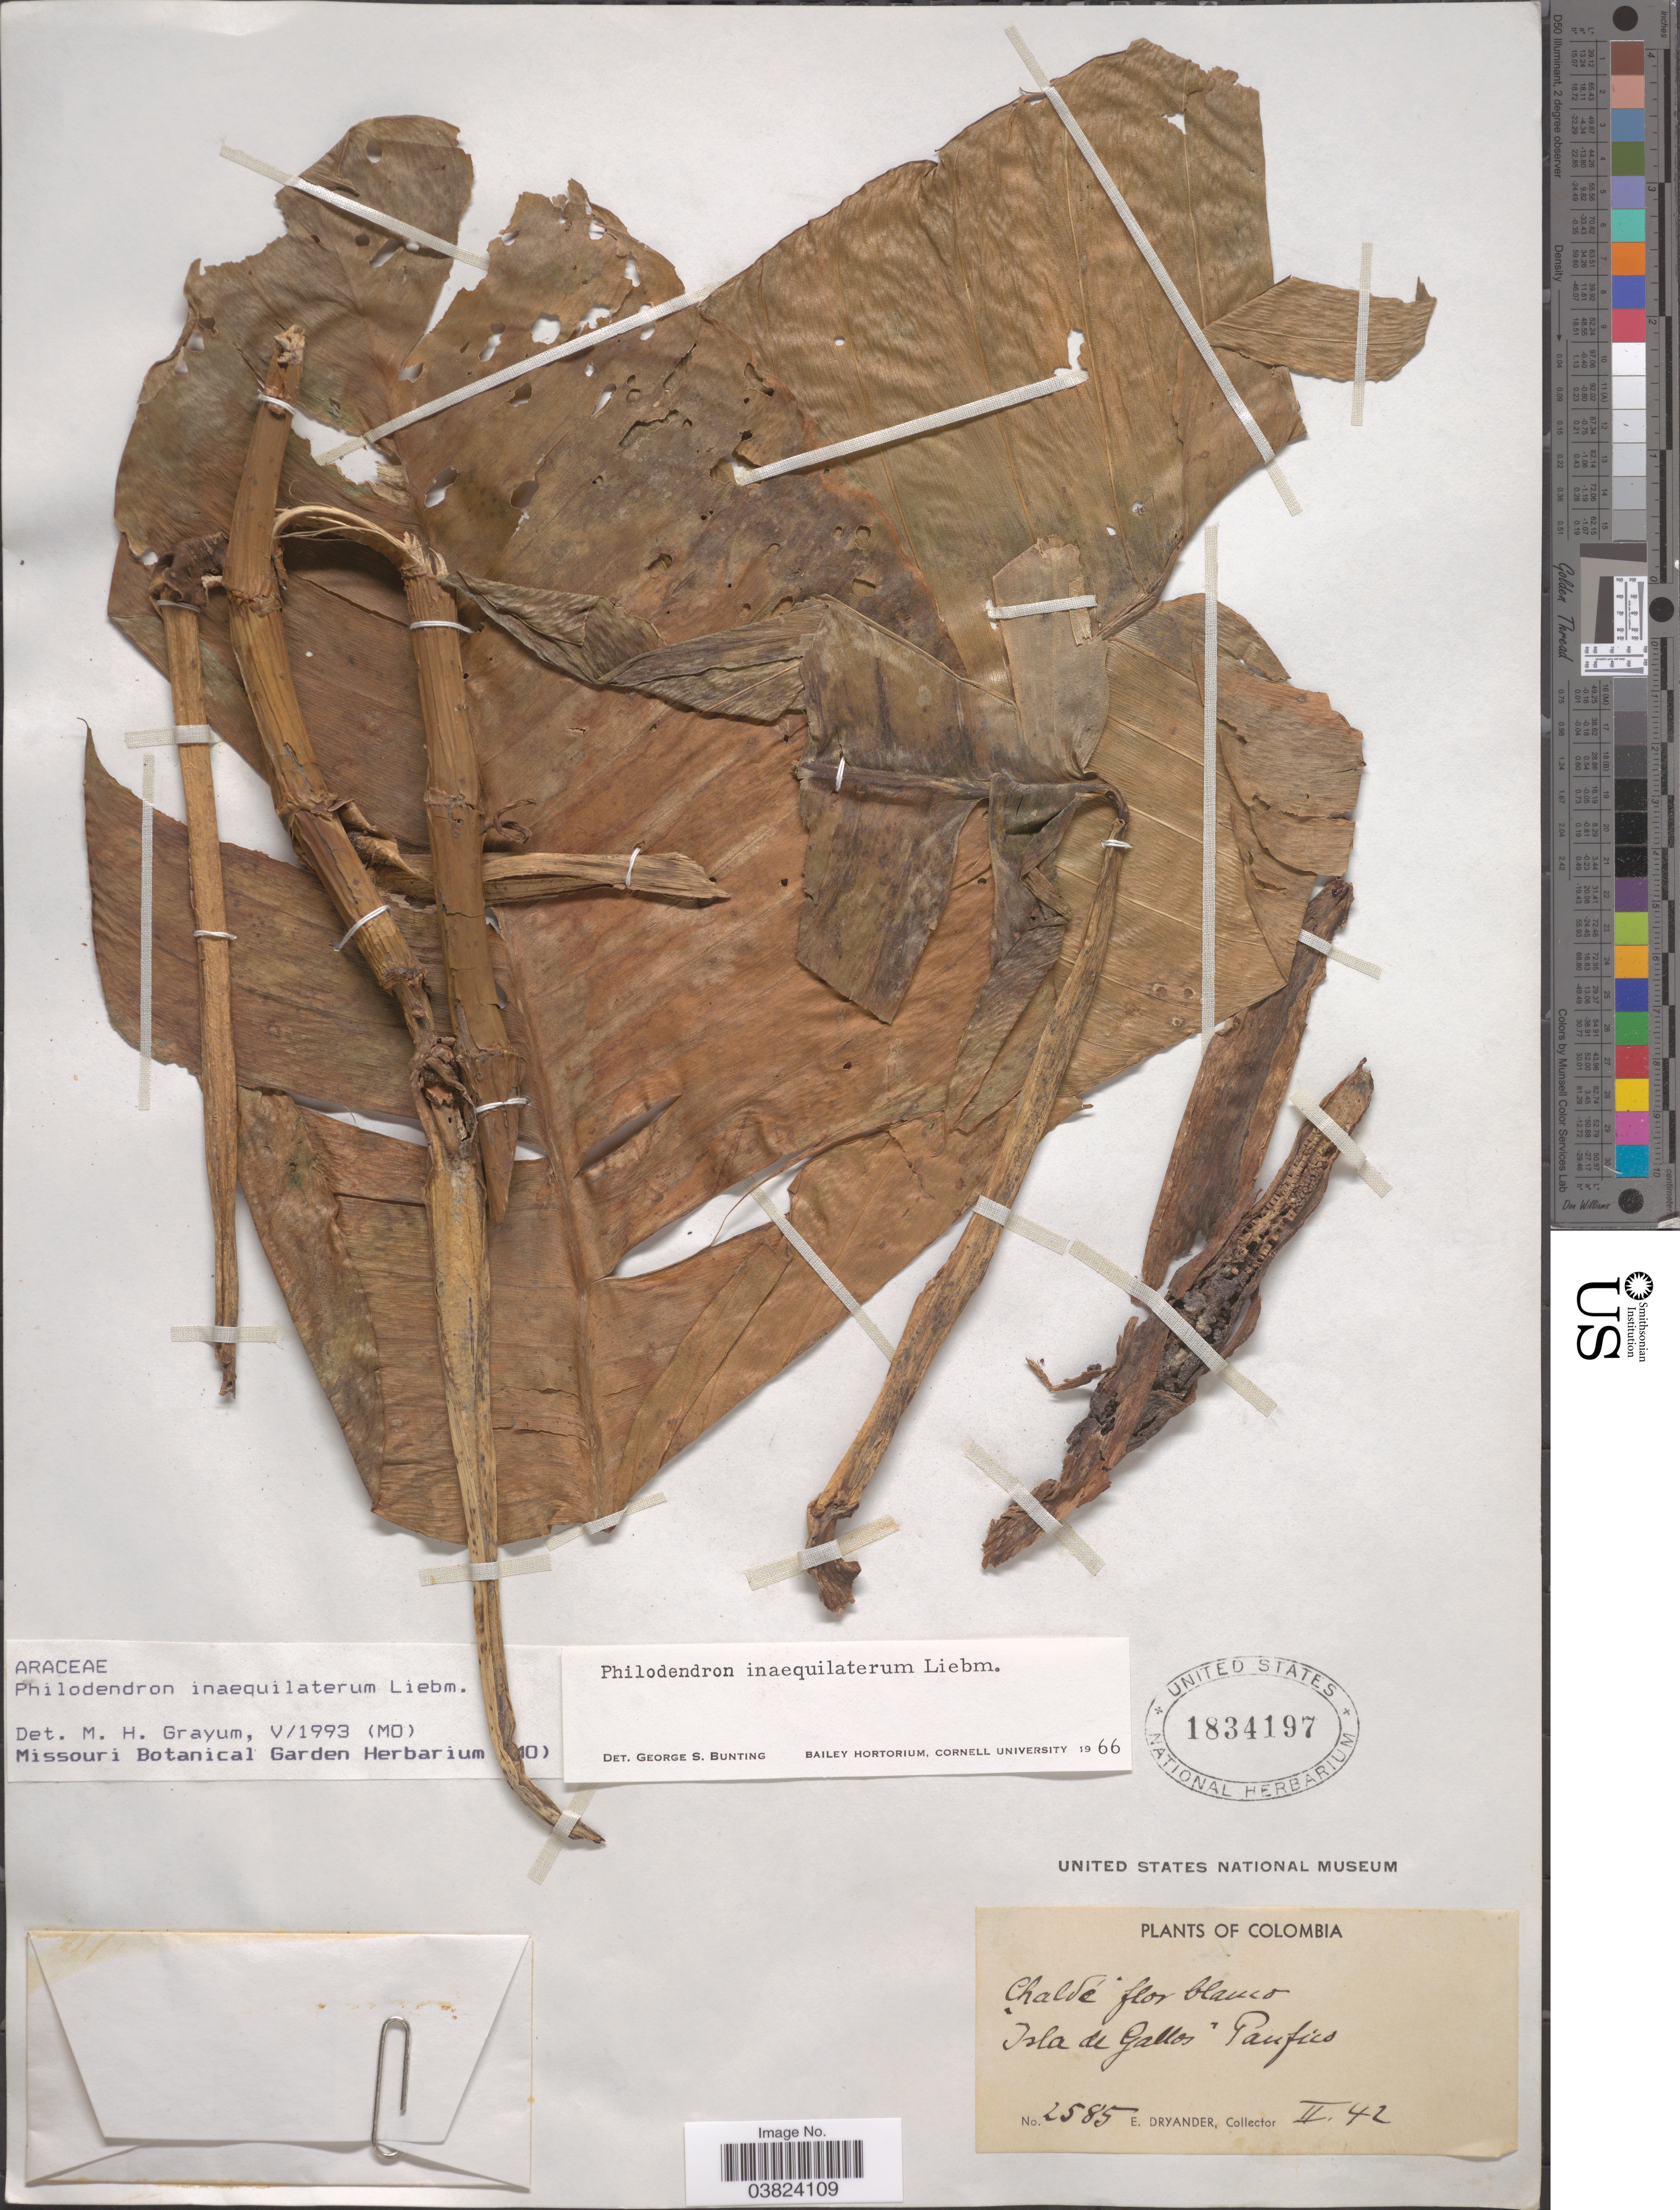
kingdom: Plantae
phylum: Tracheophyta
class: Liliopsida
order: Alismatales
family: Araceae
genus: Philodendron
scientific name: Philodendron inaequilaterum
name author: Liebm.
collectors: E. Dryander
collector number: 2585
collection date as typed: Transcribed d/m/y: /2/42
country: Colombia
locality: Isla de Gallos + Pacifico.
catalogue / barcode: US 1834197